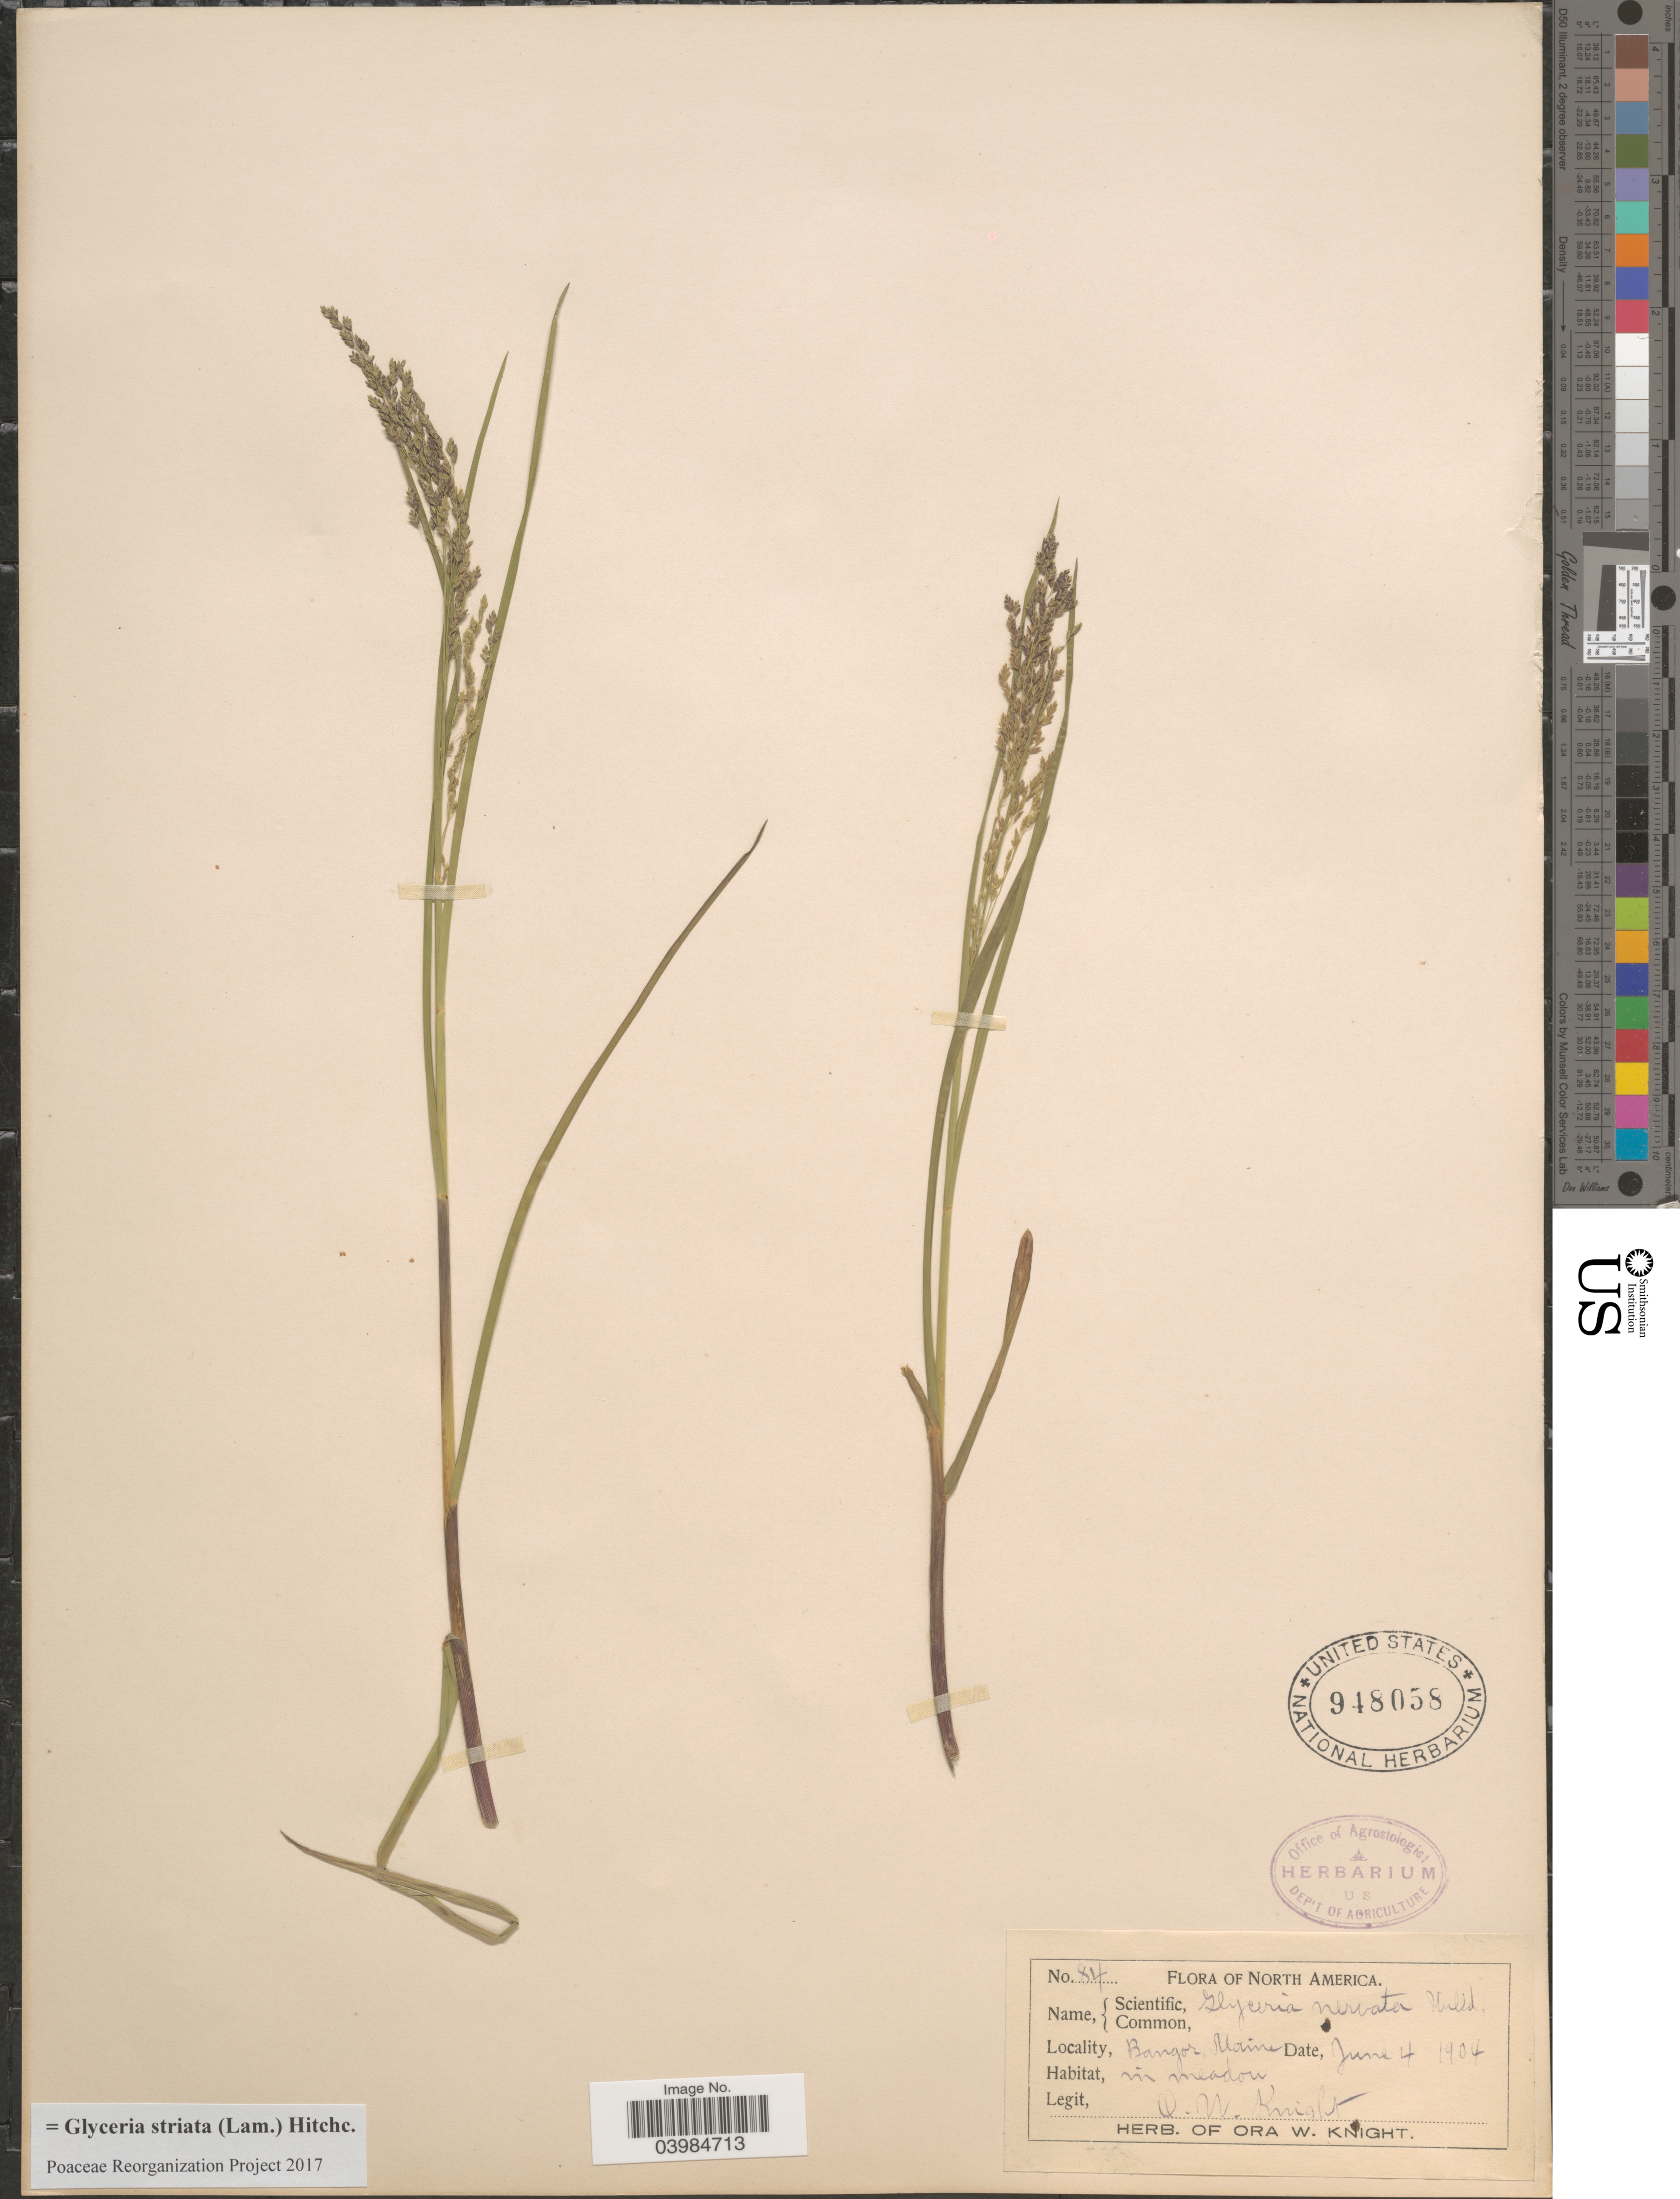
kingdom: Plantae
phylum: Tracheophyta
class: Liliopsida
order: Poales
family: Poaceae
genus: Glyceria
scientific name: Glyceria striata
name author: (Lam.) Hitchc.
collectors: O. Knight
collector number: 84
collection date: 1904-06-04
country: United States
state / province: Maine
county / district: Penobscot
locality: Bangor.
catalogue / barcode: US 948058